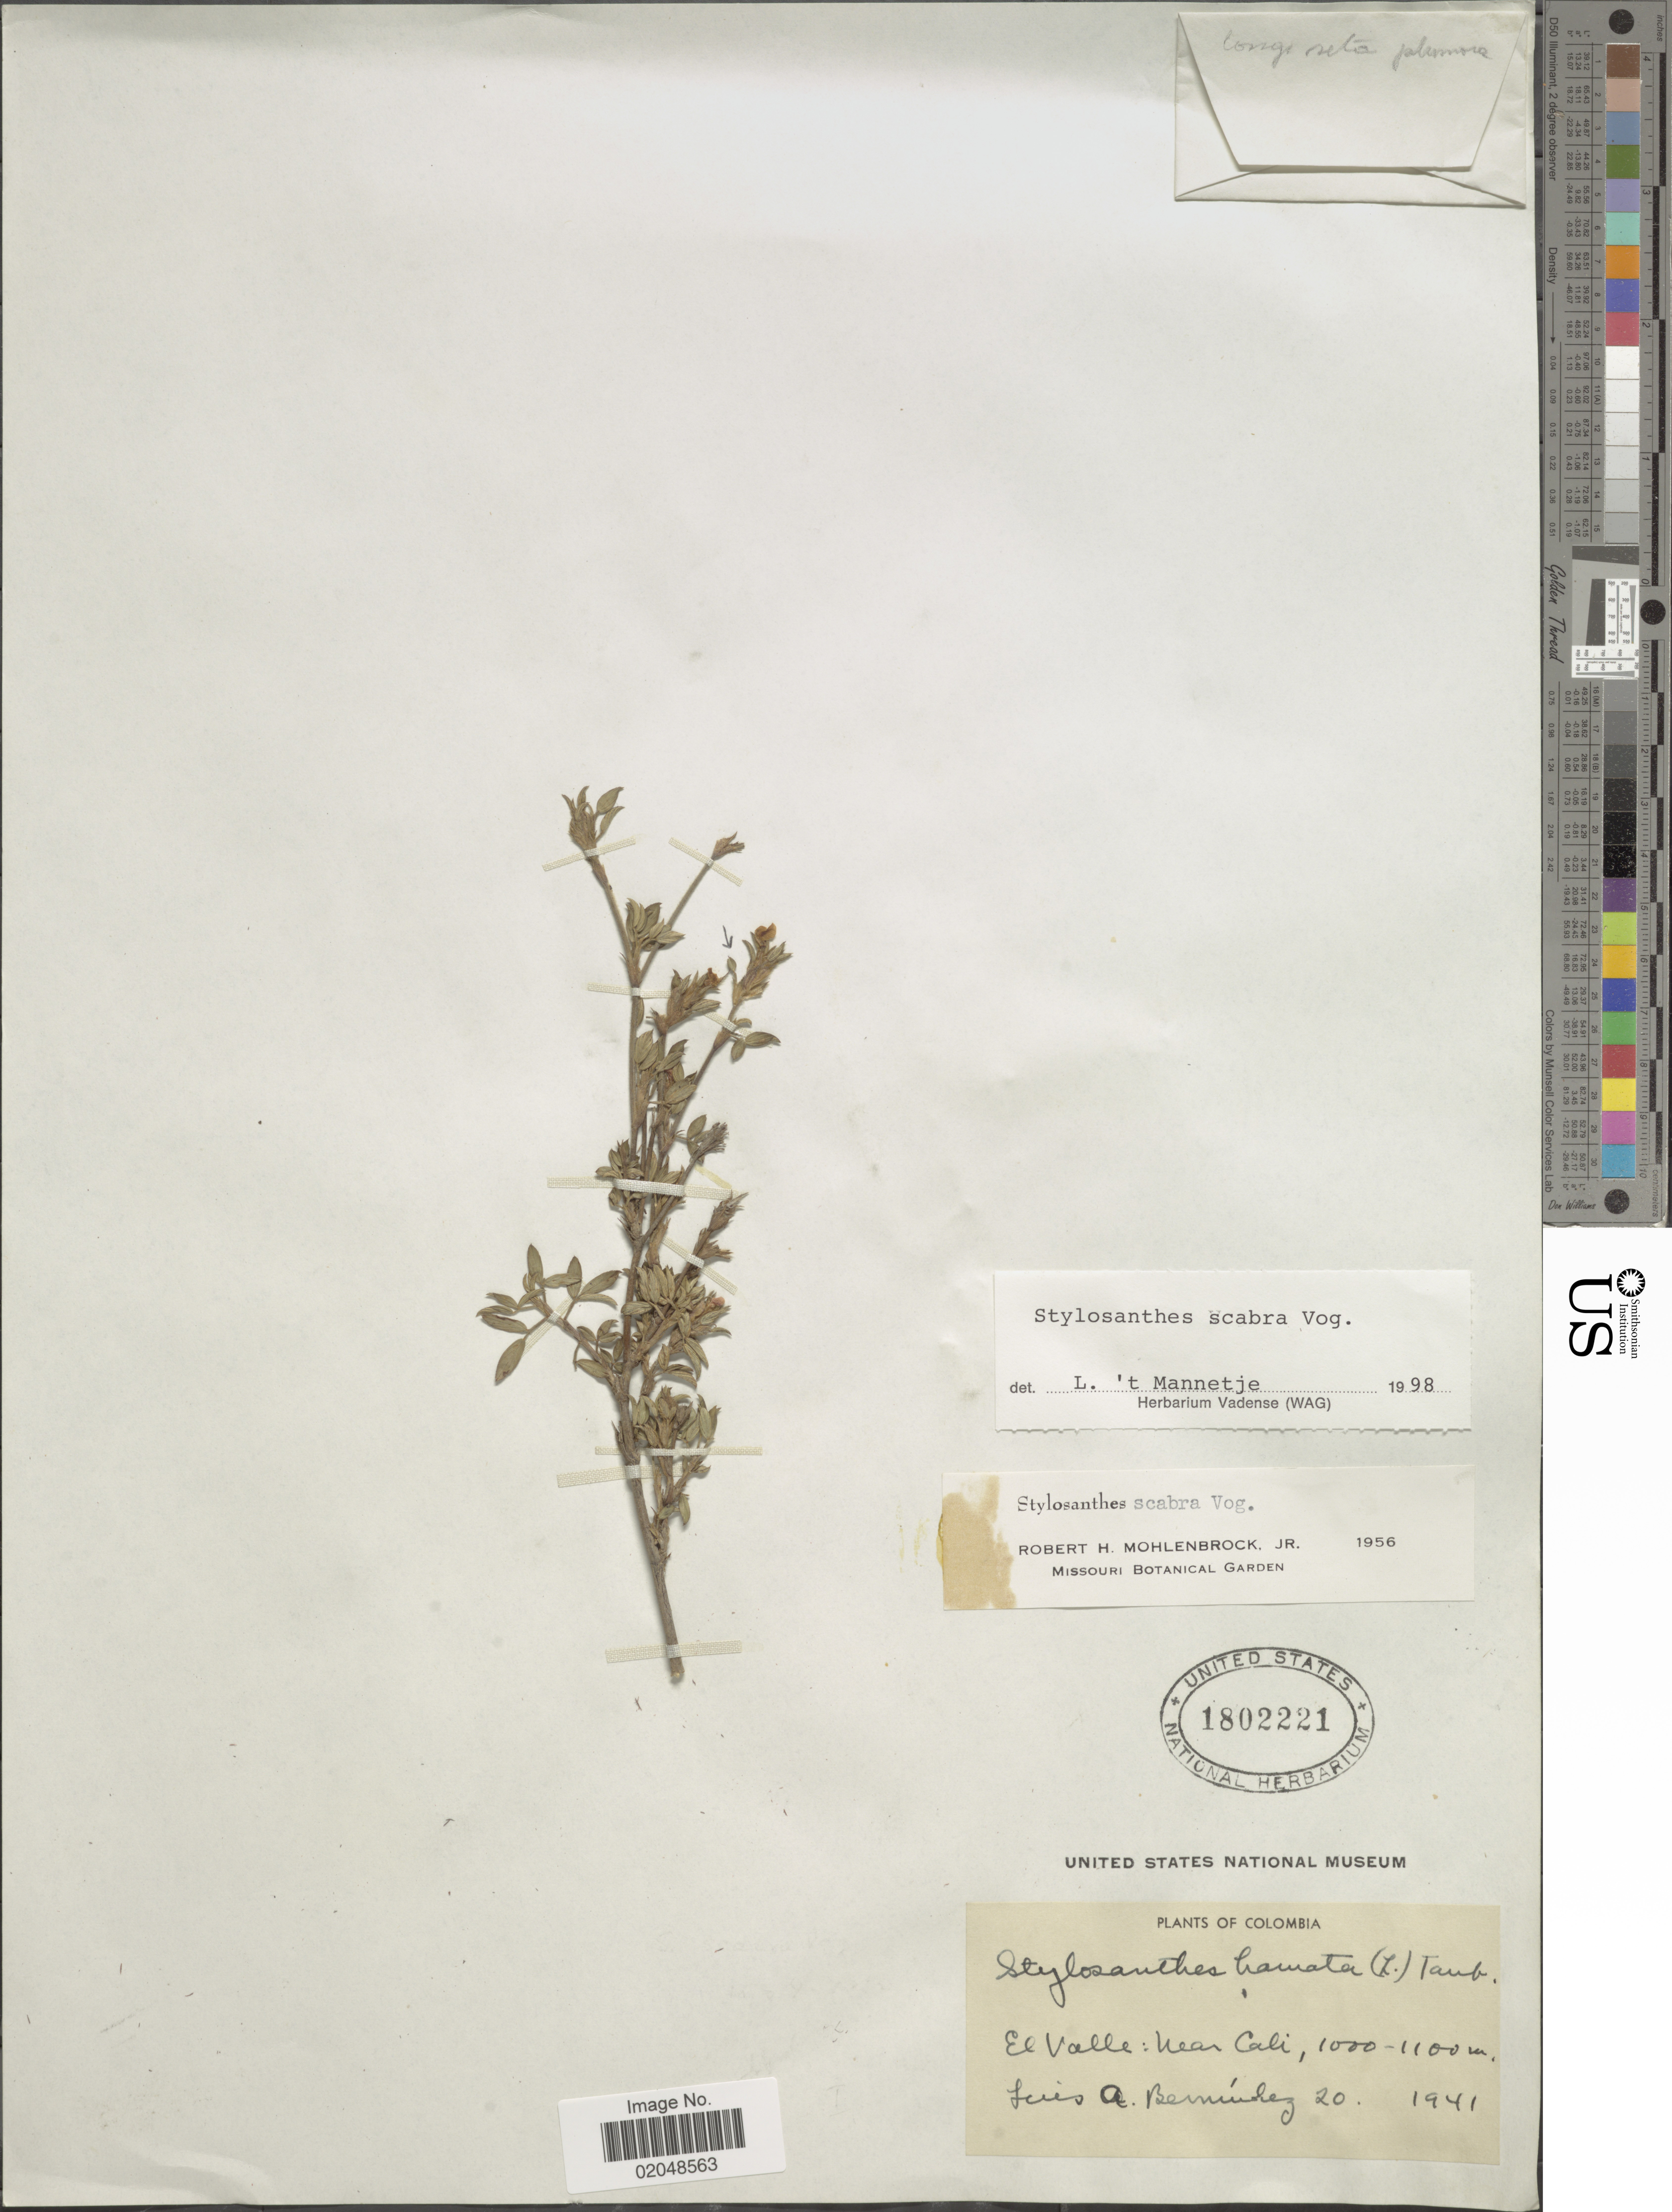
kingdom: Plantae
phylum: Tracheophyta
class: Magnoliopsida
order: Fabales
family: Fabaceae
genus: Stylosanthes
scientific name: Stylosanthes scabra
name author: Vogel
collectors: L. Bermudez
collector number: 20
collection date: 1941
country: Colombia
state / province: Valle del Cauca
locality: El Valle: Near Cali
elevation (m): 1000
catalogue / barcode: US 1802221